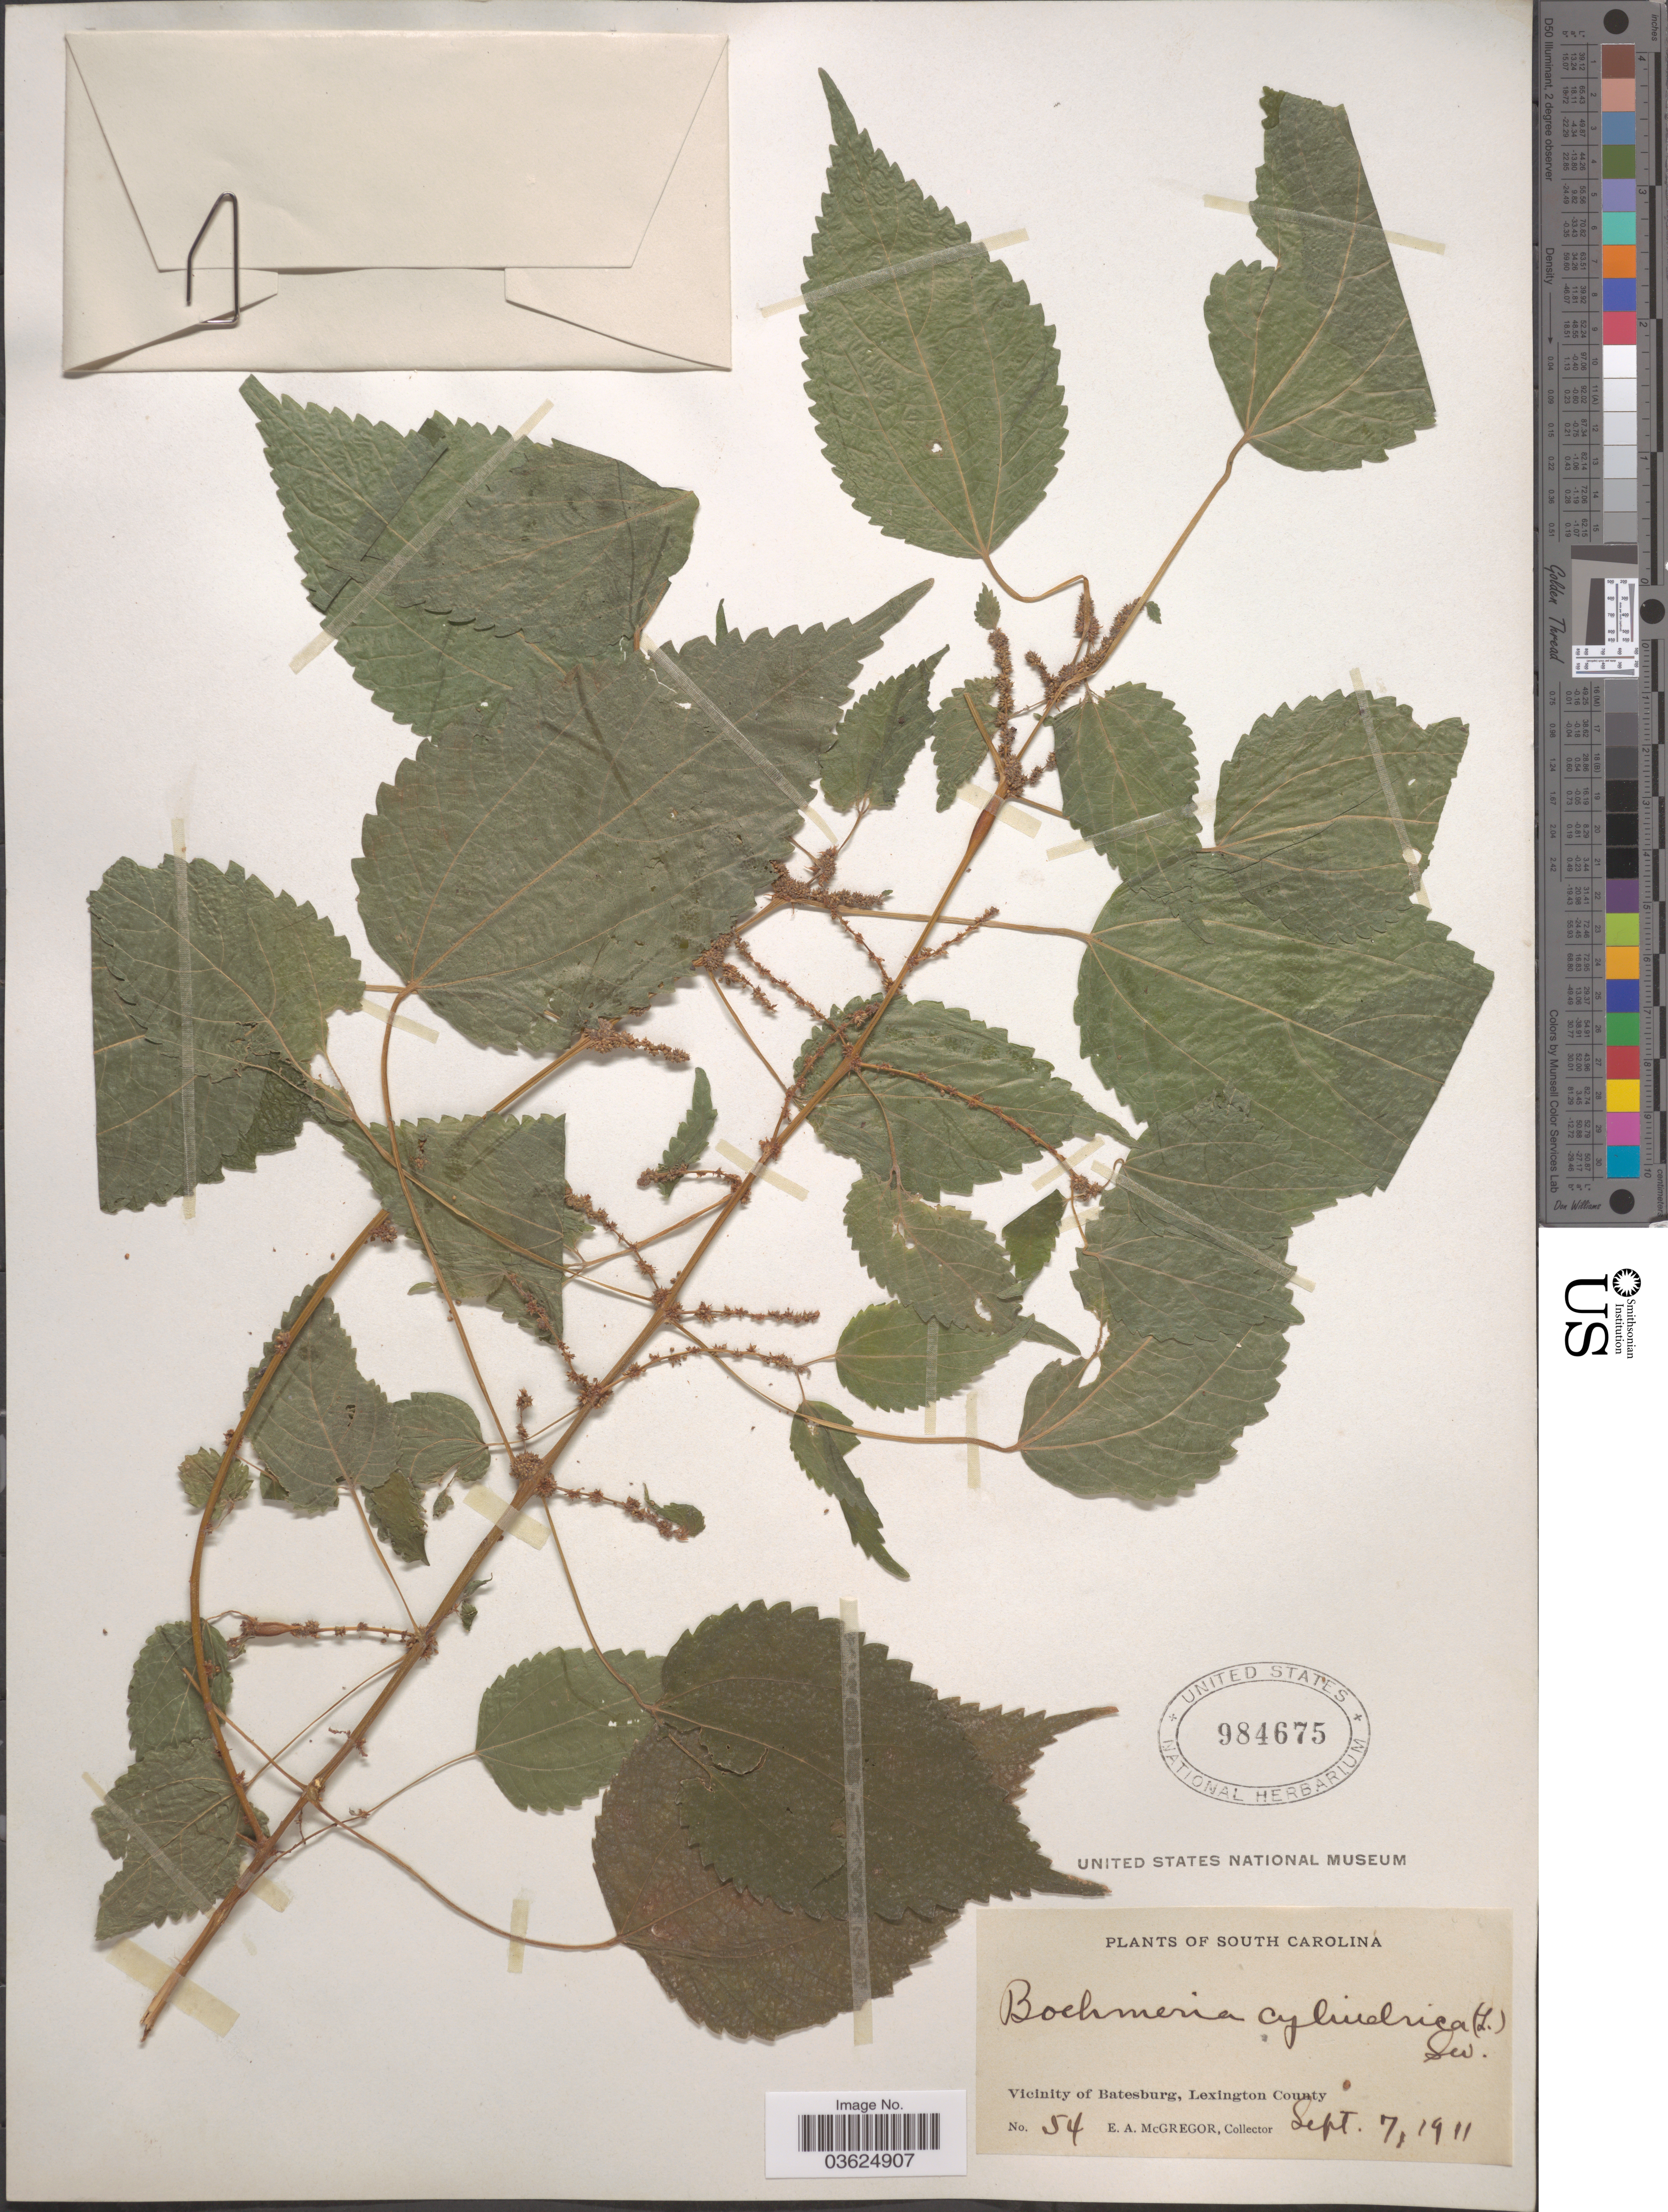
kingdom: Plantae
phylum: Tracheophyta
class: Magnoliopsida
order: Rosales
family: Urticaceae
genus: Boehmeria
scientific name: Boehmeria cylindrica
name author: (L.) Sw.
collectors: E. A. McGregor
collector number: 54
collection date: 1911-09-07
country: United States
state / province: South Carolina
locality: Vicinity of Batesburg, Lexington County.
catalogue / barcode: US 984675